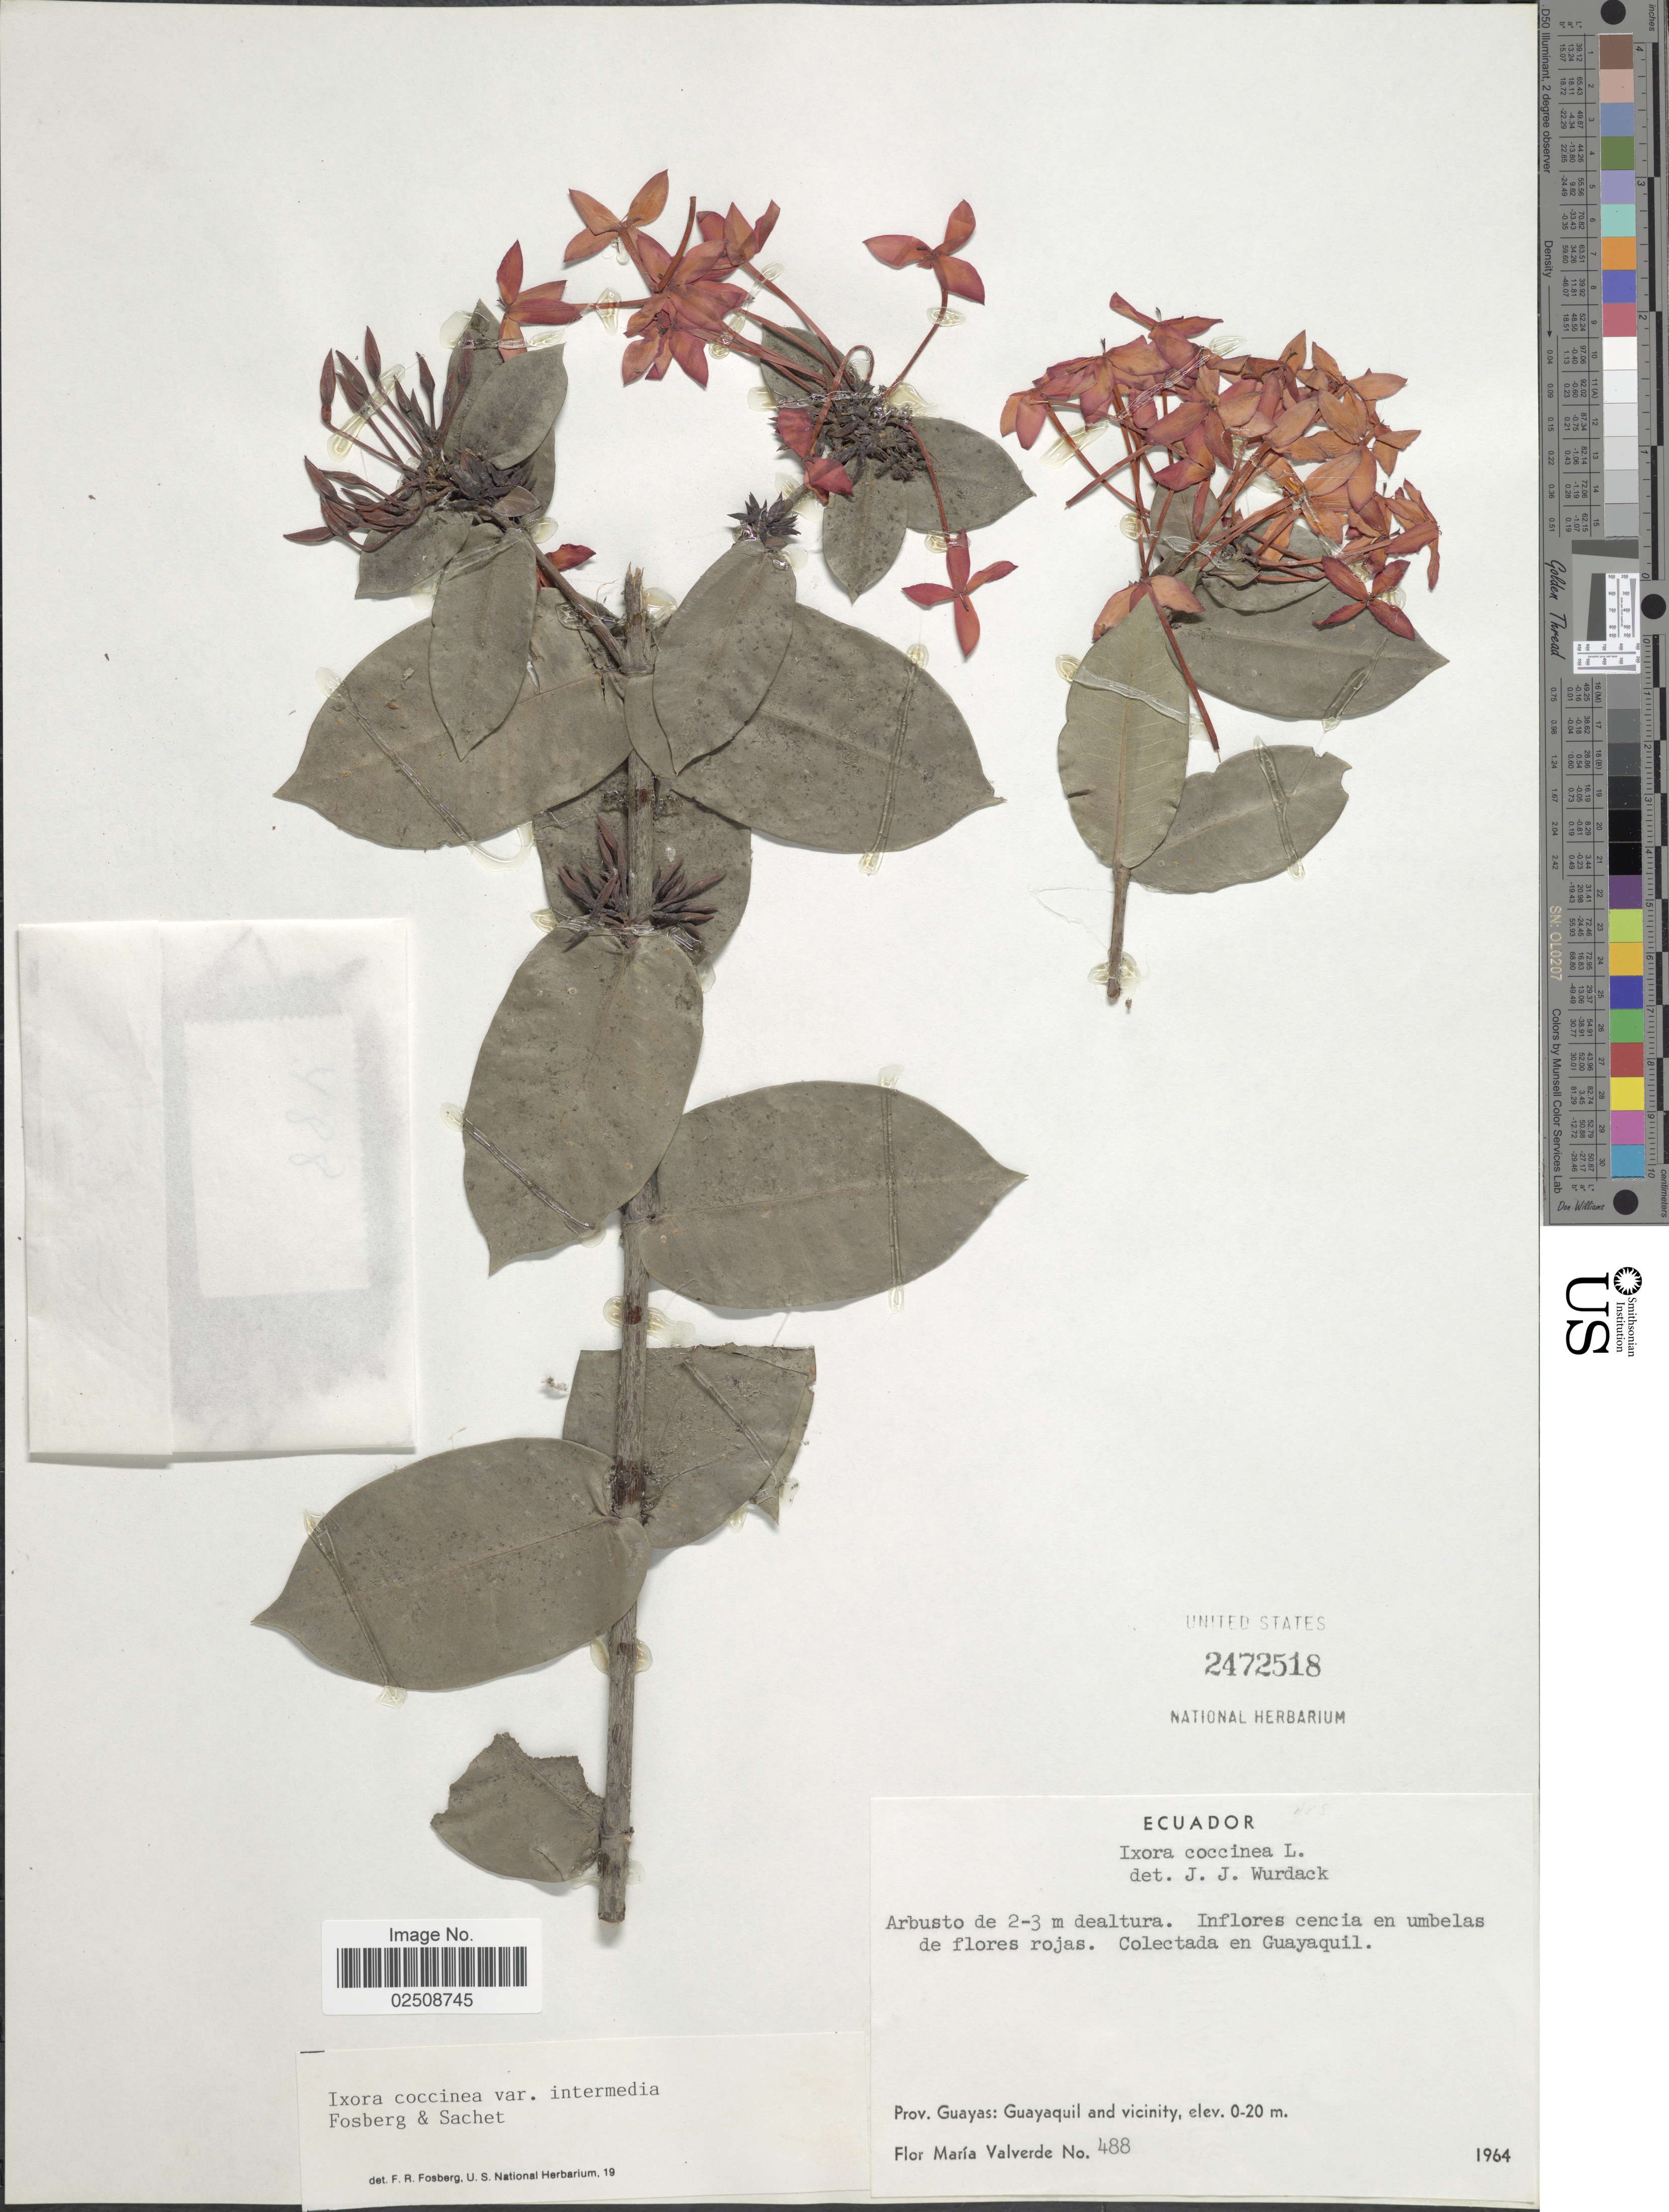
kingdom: Plantae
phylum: Tracheophyta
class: Magnoliopsida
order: Gentianales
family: Rubiaceae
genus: Ixora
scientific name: Ixora coccinea var. intermedia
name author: Fosberg & Sachet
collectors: F. M. Valverde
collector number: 488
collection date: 1964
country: Ecuador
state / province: Guayas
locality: Prov. Guayas: Guayaquil and vicinity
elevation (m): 0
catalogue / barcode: US 2472518